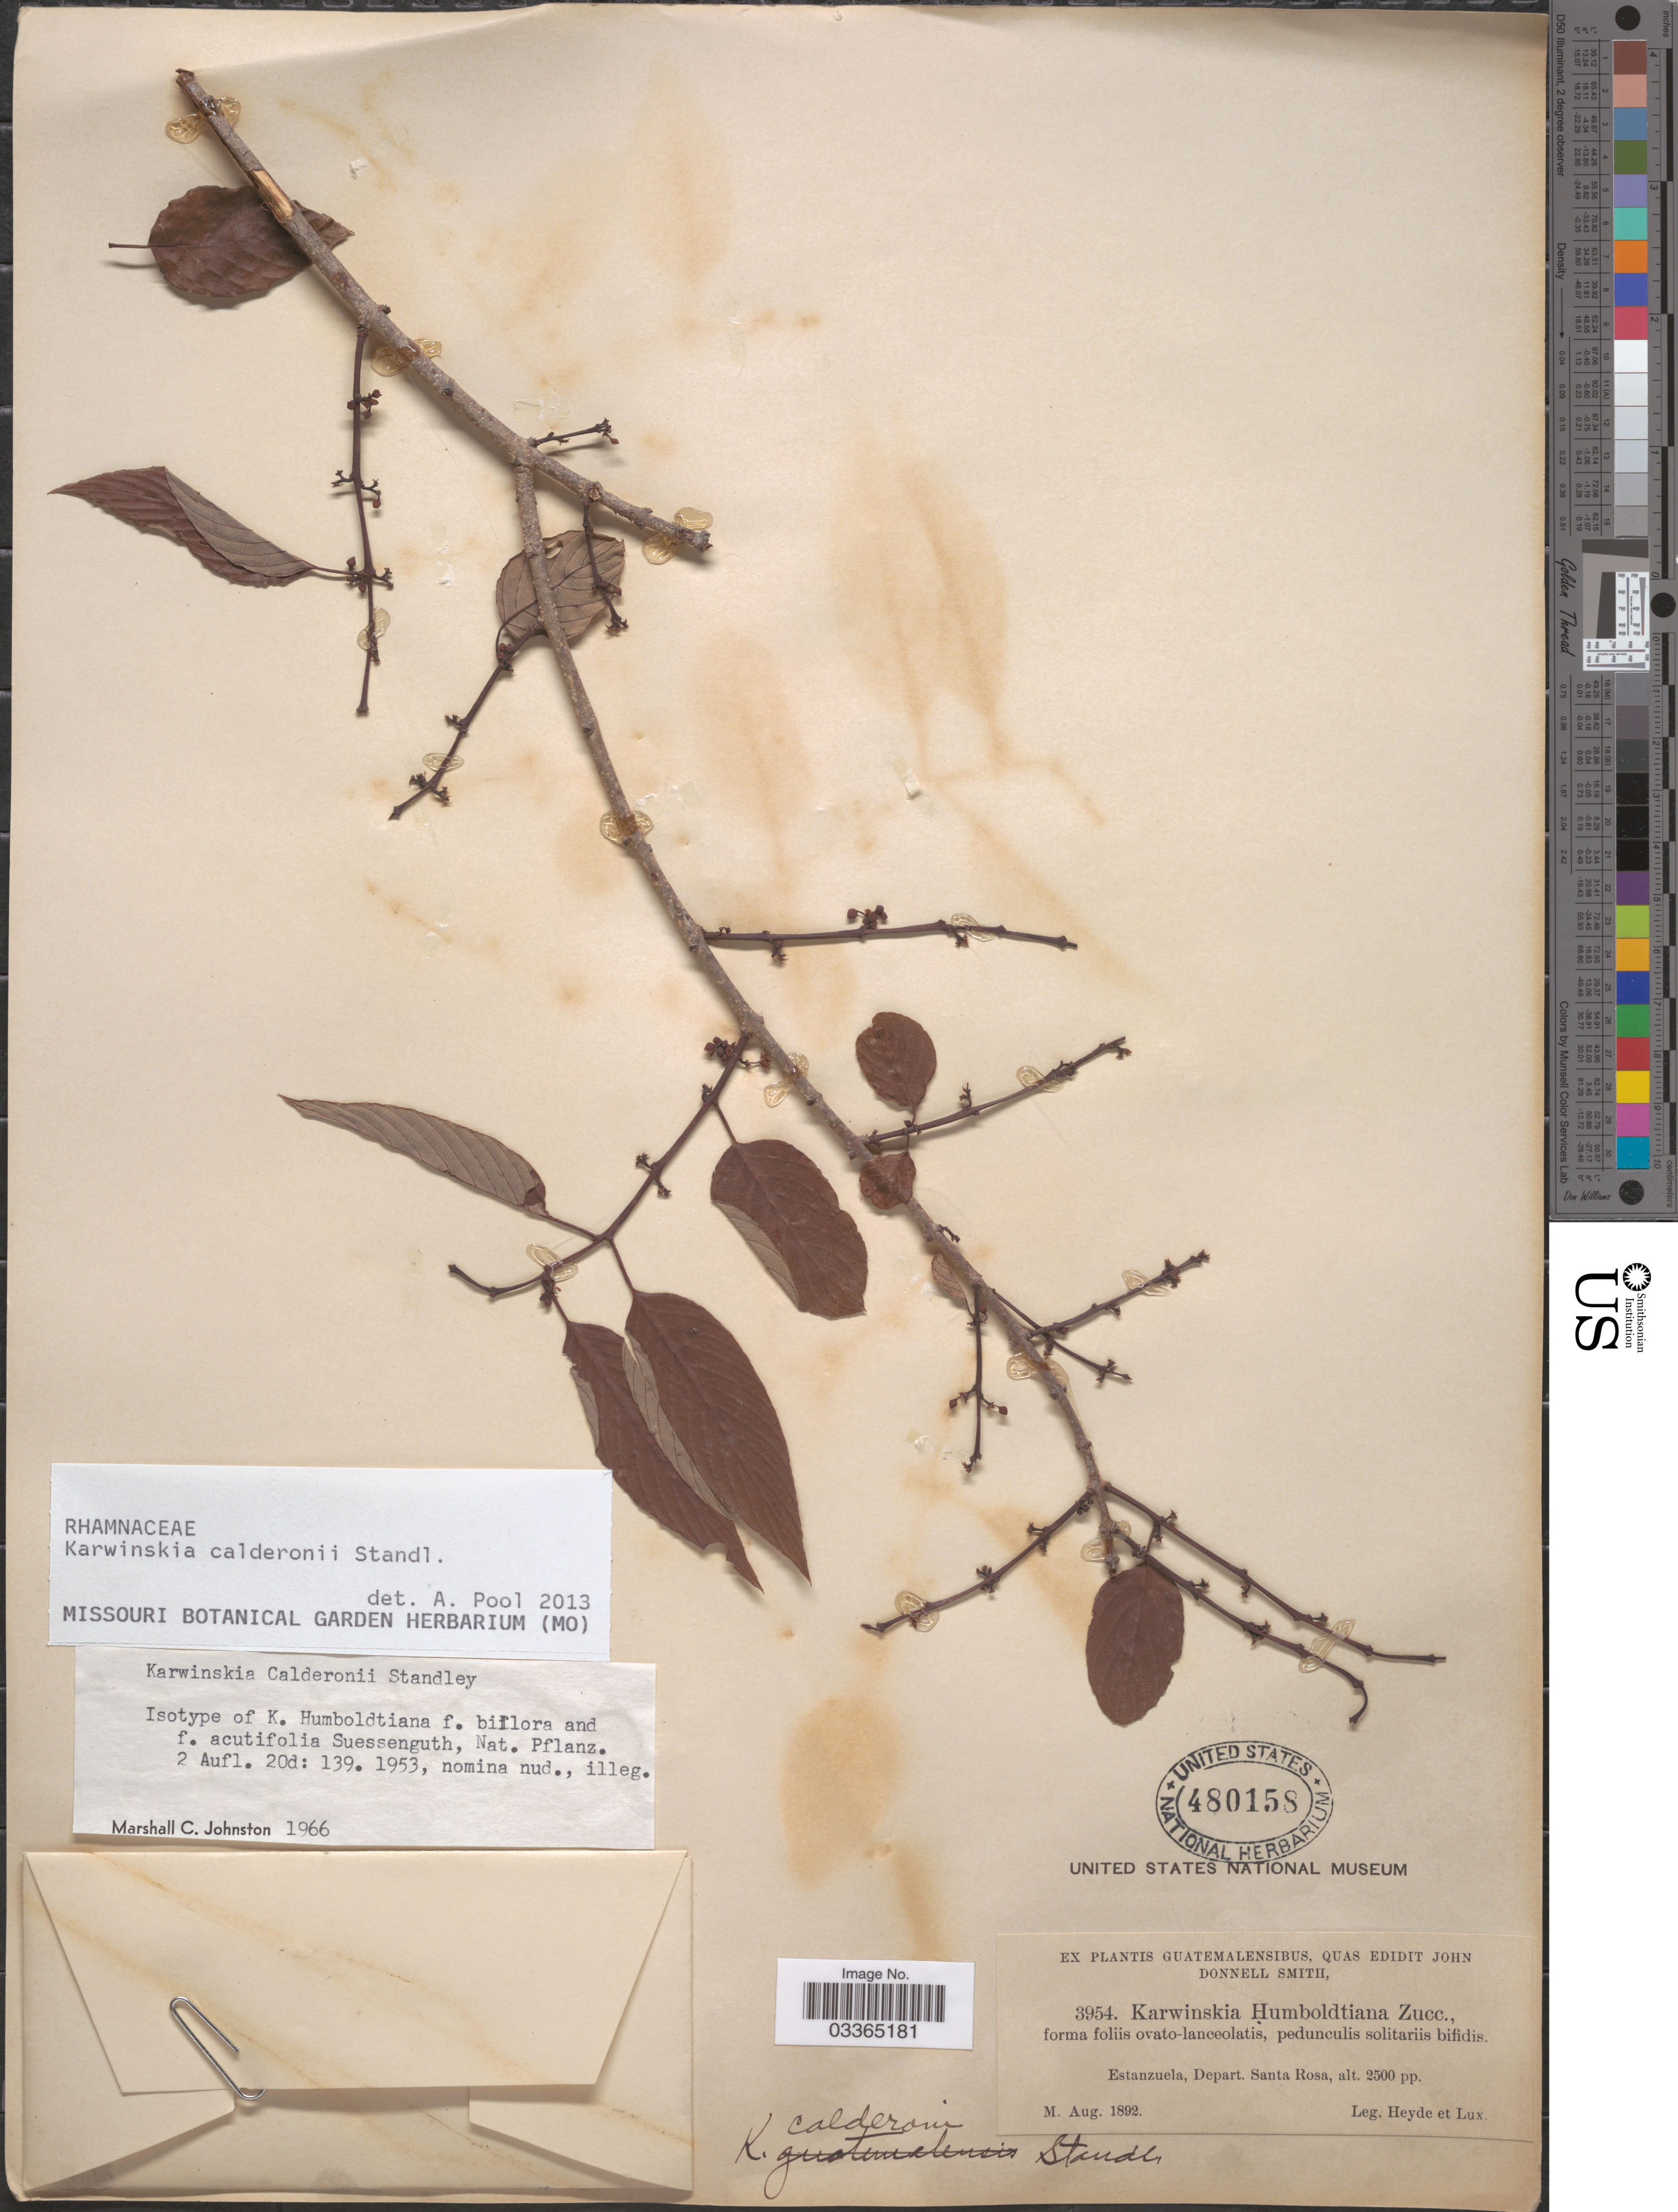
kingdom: Plantae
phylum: Tracheophyta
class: Magnoliopsida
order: Rosales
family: Rhamnaceae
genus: Karwinskia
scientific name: Karwinskia calderonii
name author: Standl.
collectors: Heyde & Lux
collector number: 3954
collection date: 1892-08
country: Guatemala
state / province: Santa Rosa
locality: Estanzuela, Depart. Santa Rosa.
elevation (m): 762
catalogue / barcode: US 480158